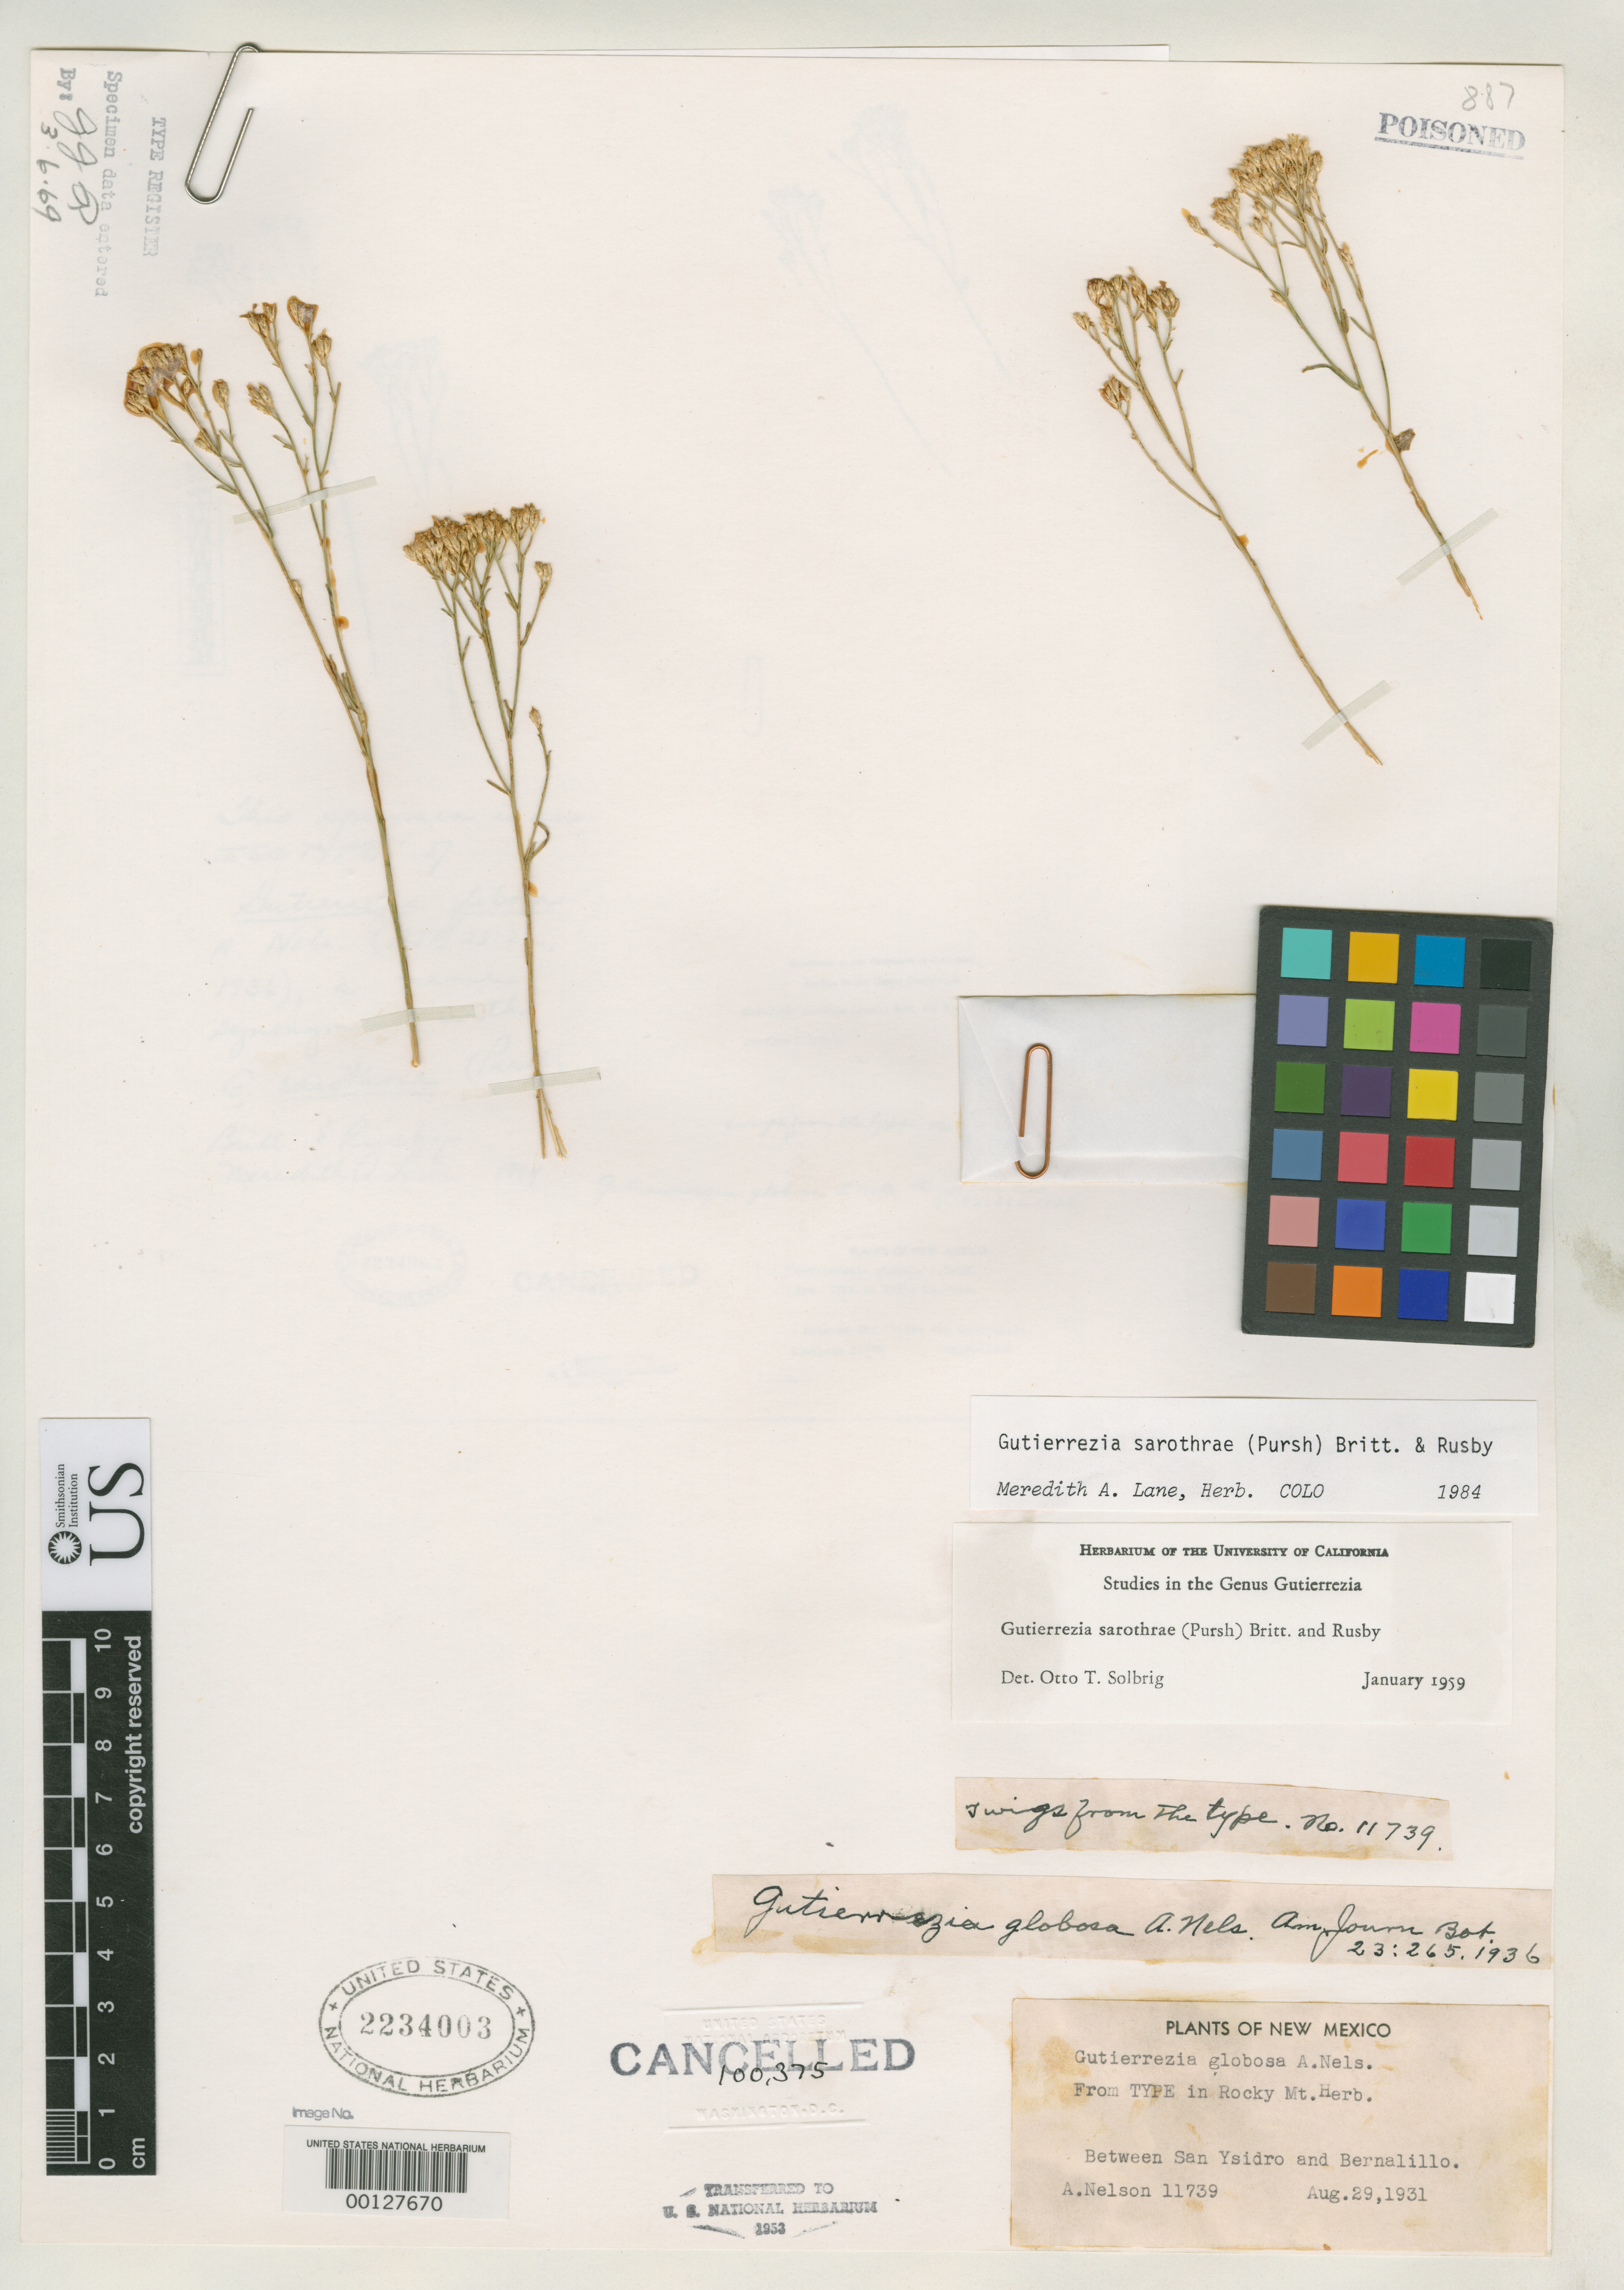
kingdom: Plantae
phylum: Tracheophyta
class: Magnoliopsida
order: Asterales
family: Asteraceae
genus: Gutierrezia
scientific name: Gutierrezia globosa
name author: A. Nelson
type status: Isotype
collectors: A. Nelson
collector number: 11739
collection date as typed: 29 Aug 1931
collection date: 1931-08-29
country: United States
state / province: New Mexico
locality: Between San Ysideo and Bernalillo.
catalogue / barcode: US 2234003